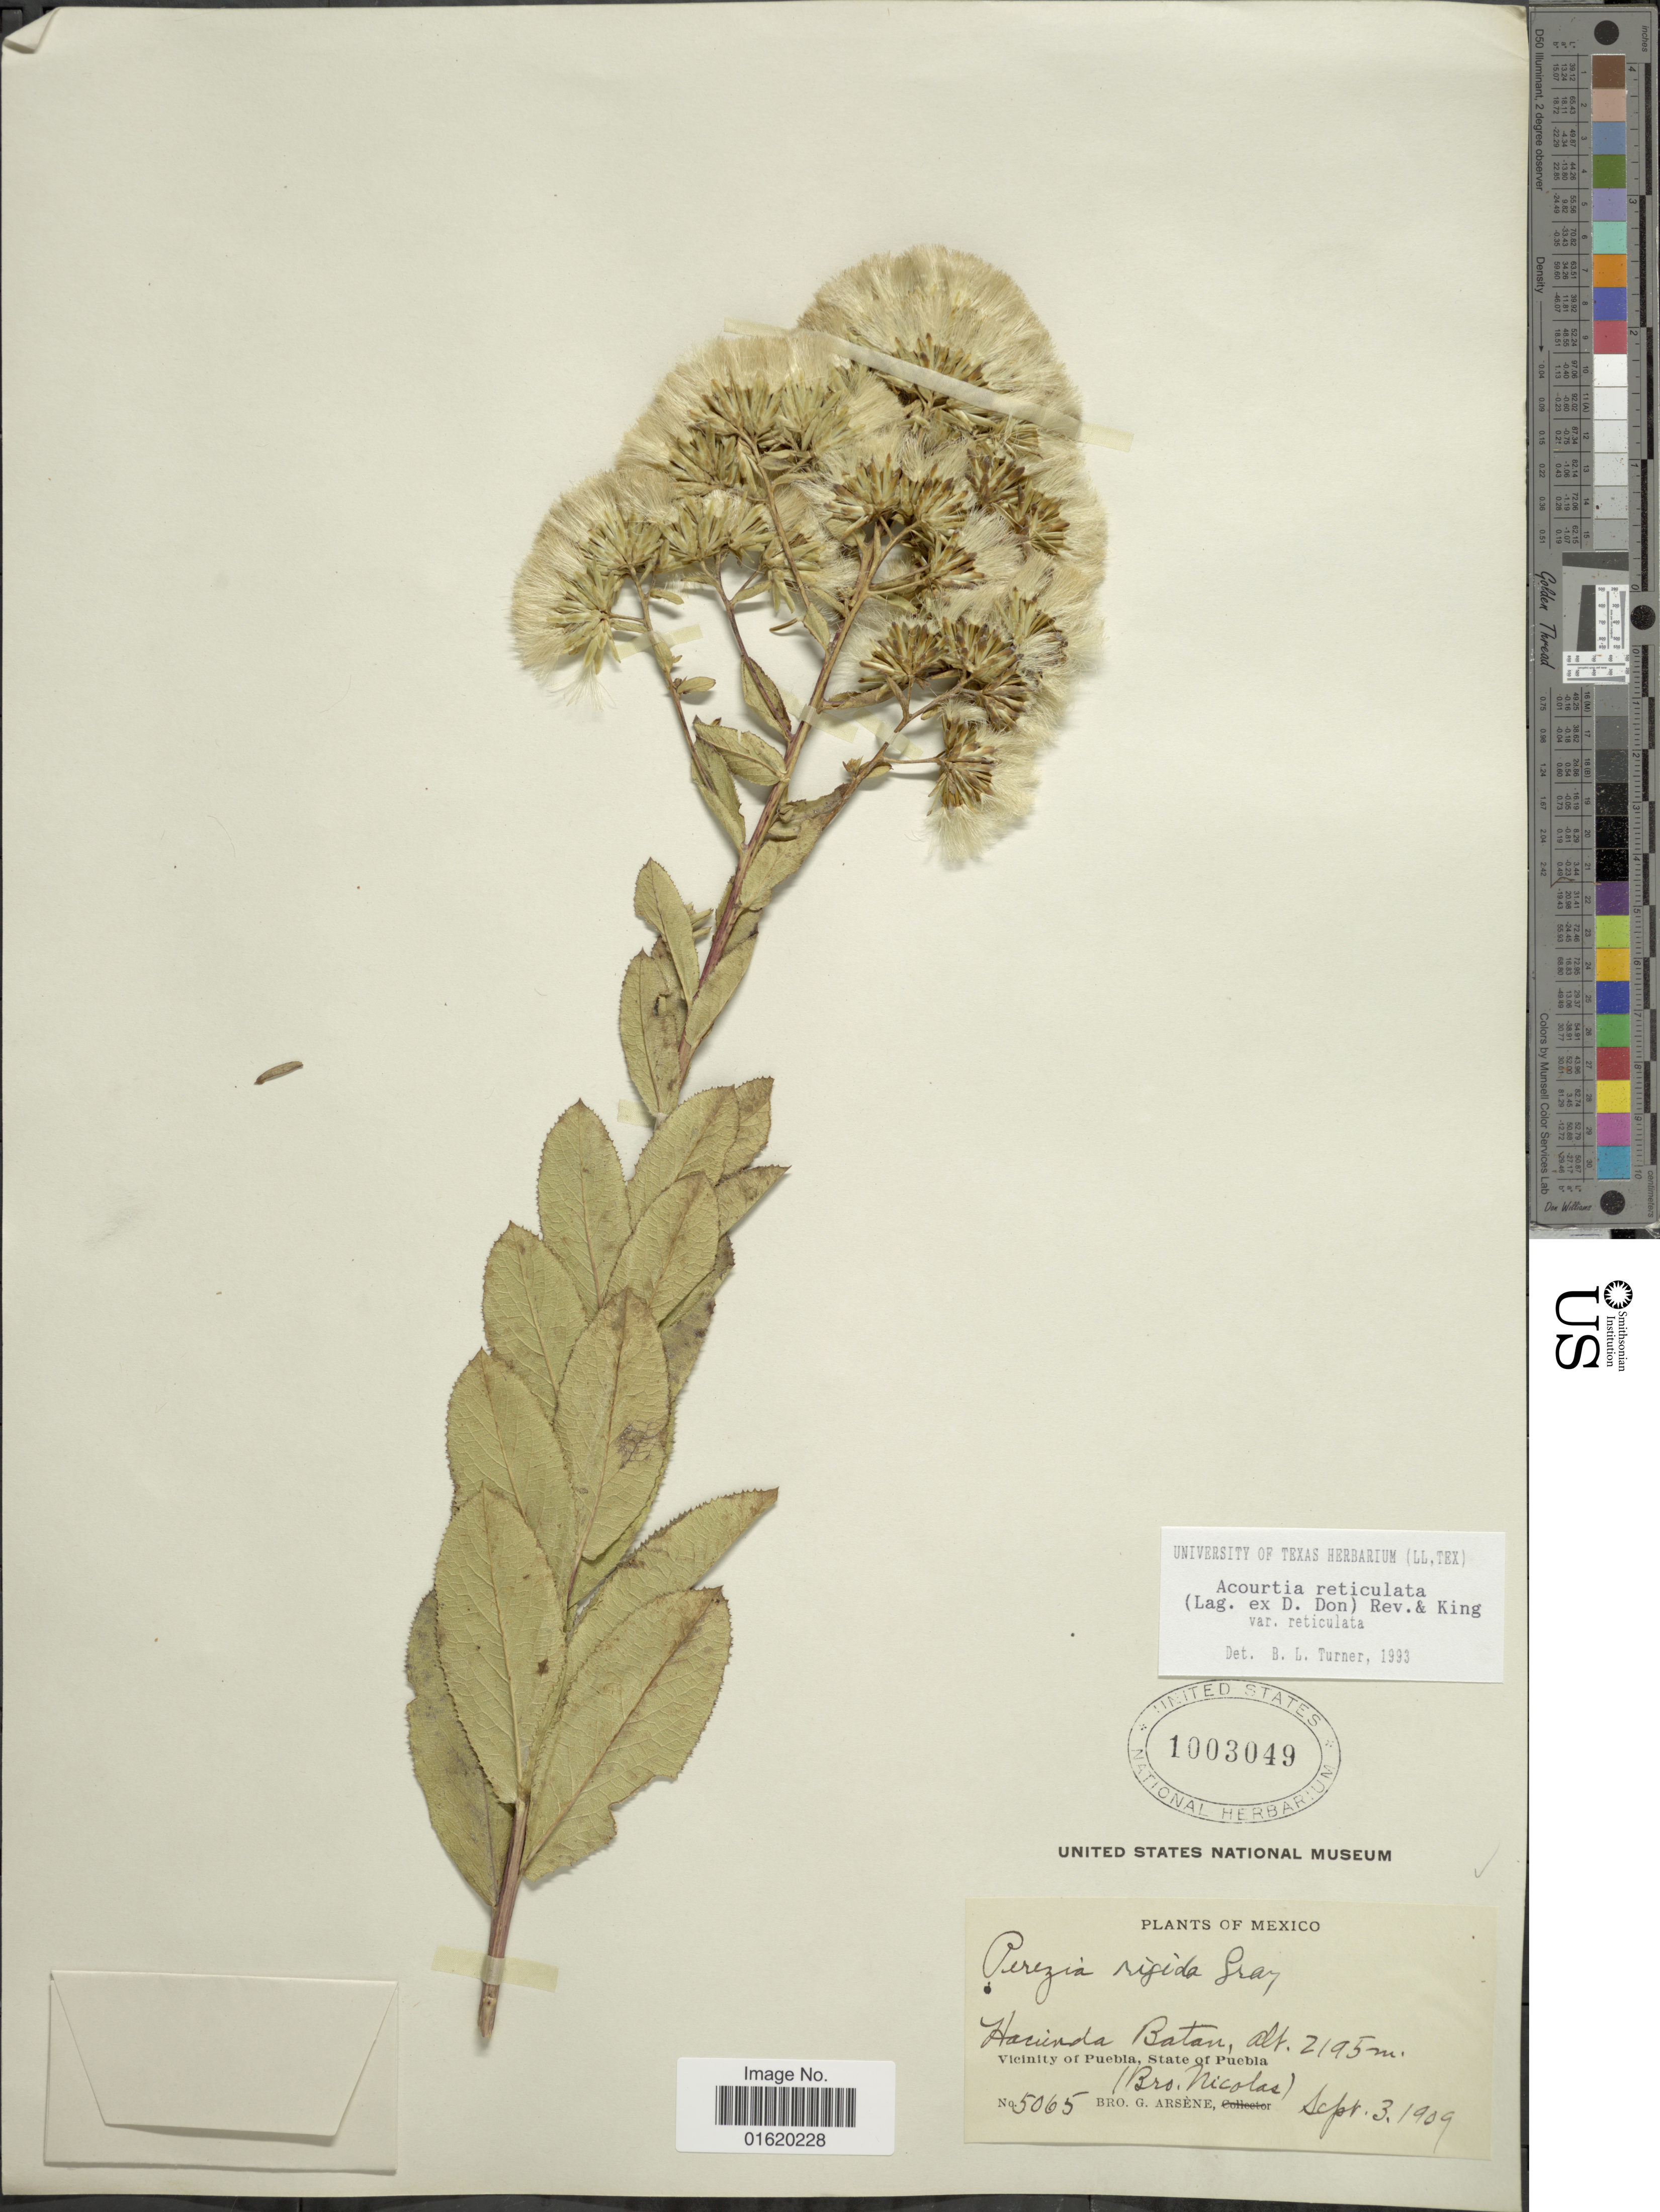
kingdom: Plantae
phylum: Tracheophyta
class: Magnoliopsida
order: Asterales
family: Asteraceae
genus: Acourtia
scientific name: Acourtia reticulata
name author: (Lag. ex D. Don) Reveal & R.M. King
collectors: Bro. G. Arsène & Bro. Nicolas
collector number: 5065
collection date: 1909-09-03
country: Mexico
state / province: Puebla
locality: Hacienda Batan, vicinity of Puebla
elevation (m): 2195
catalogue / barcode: US 1003049